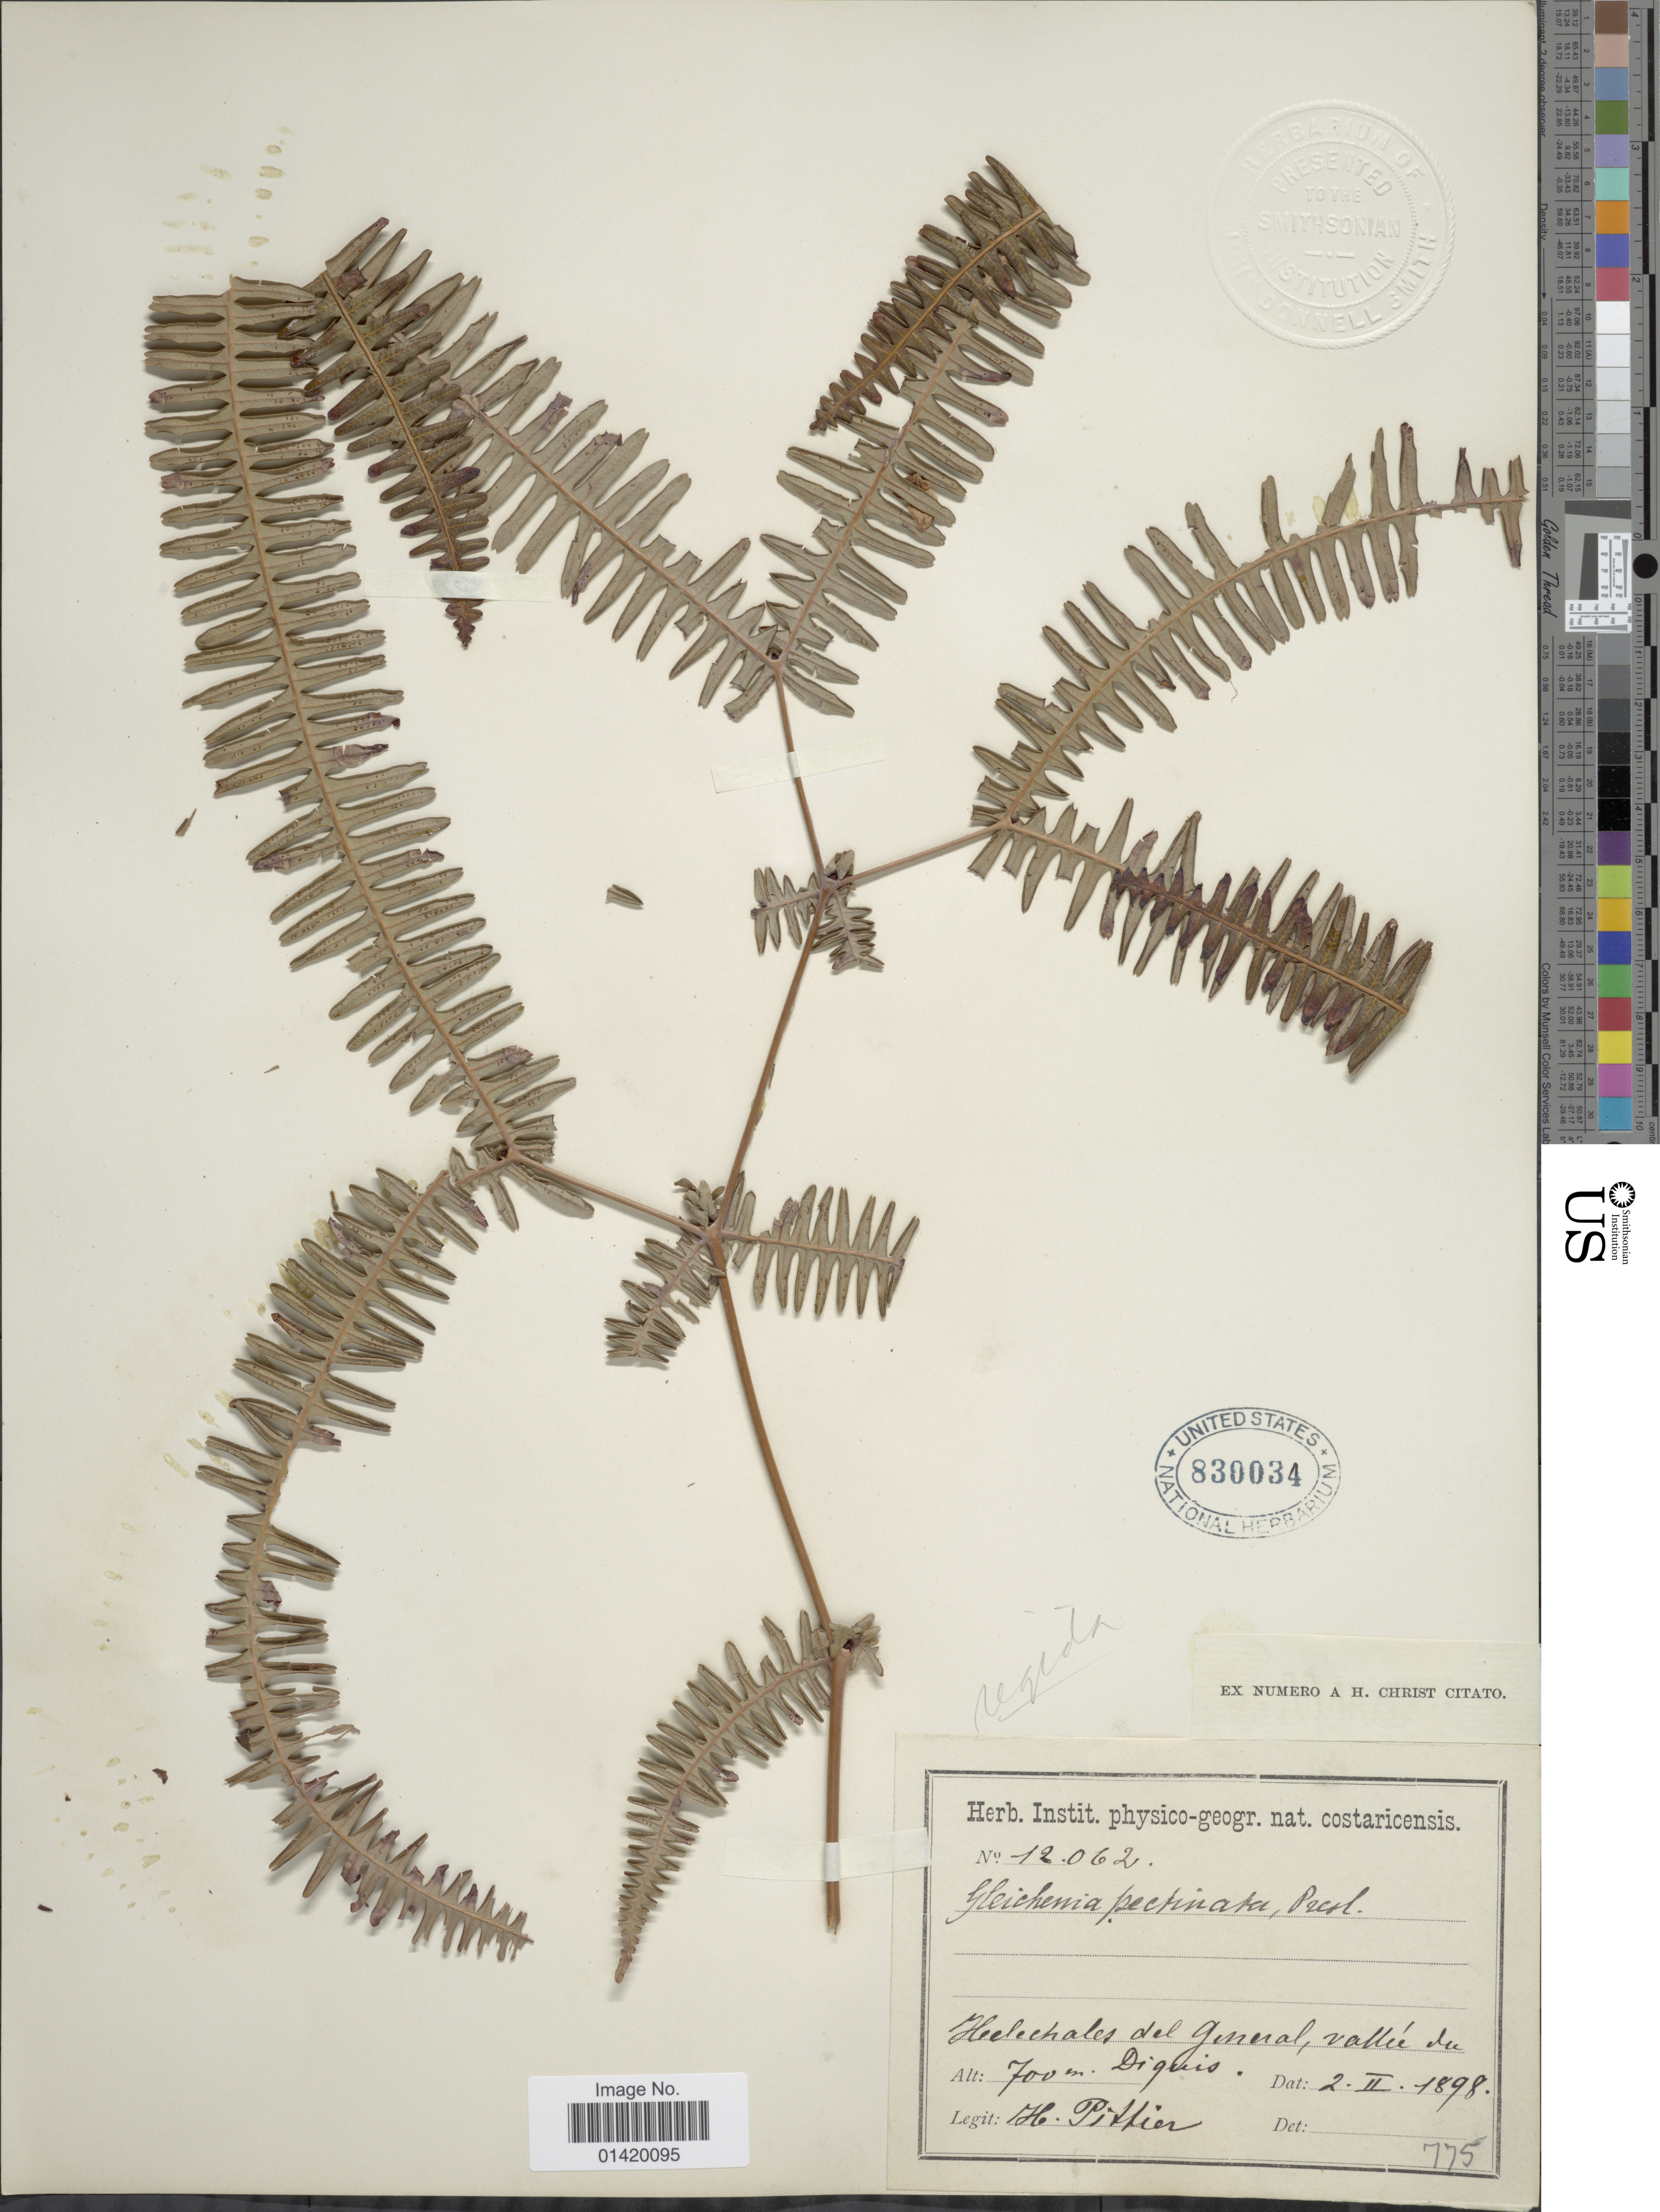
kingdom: Plantae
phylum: Tracheophyta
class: Polypodiopsida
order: Gleicheniales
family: Gleicheniaceae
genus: Dicranopteris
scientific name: Dicranopteris flexuosa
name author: (Schrad.) Underw.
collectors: H. F. Pittier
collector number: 12062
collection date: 1898-02-02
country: Costa Rica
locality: Helechales del general, vallée de Diquis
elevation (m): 700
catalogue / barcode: US 830034